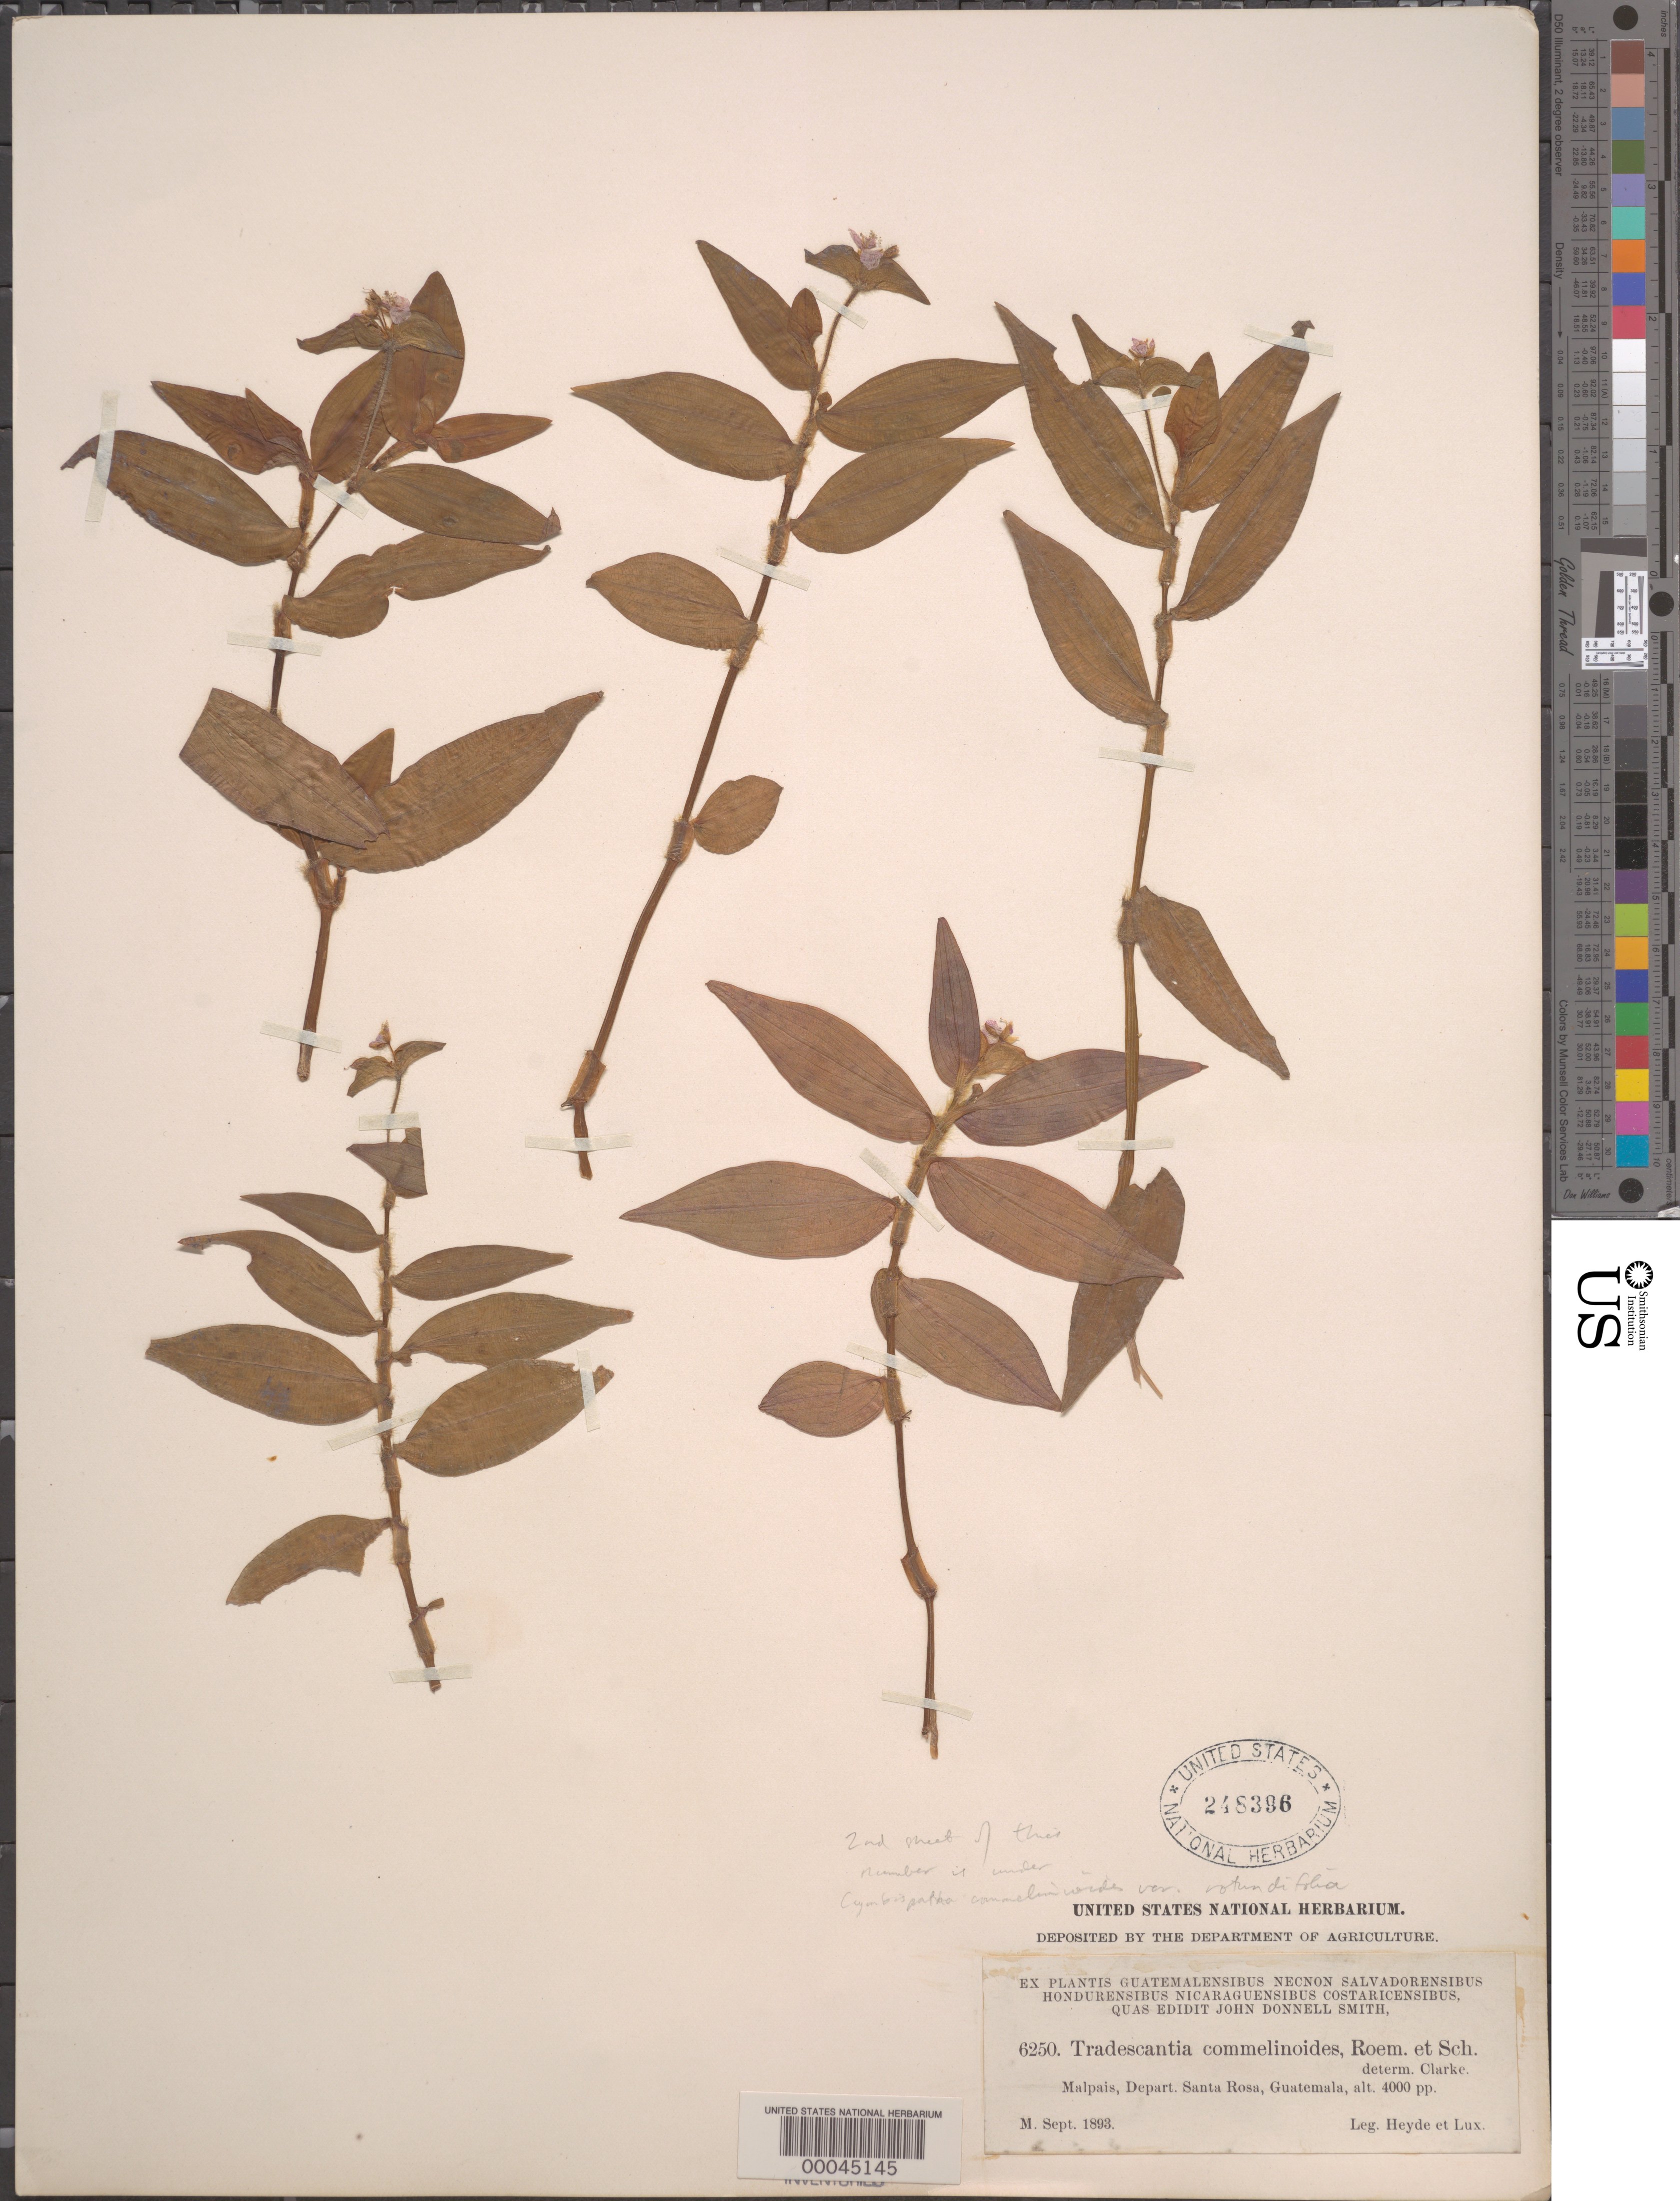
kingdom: Plantae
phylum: Tracheophyta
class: Liliopsida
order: Commelinales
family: Commelinaceae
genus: Tradescantia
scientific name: Tradescantia poelliae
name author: D.R. Hunt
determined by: Strong, Mark T., (BOT), Smithsonian Institution - National Museum of Natural History (UNITED STATES)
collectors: E. T. Heyde & E. Lux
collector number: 6250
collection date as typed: Sep 1893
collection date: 1893-09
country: Guatemala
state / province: Santa Rosa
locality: Malpais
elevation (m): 1220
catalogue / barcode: US 248396